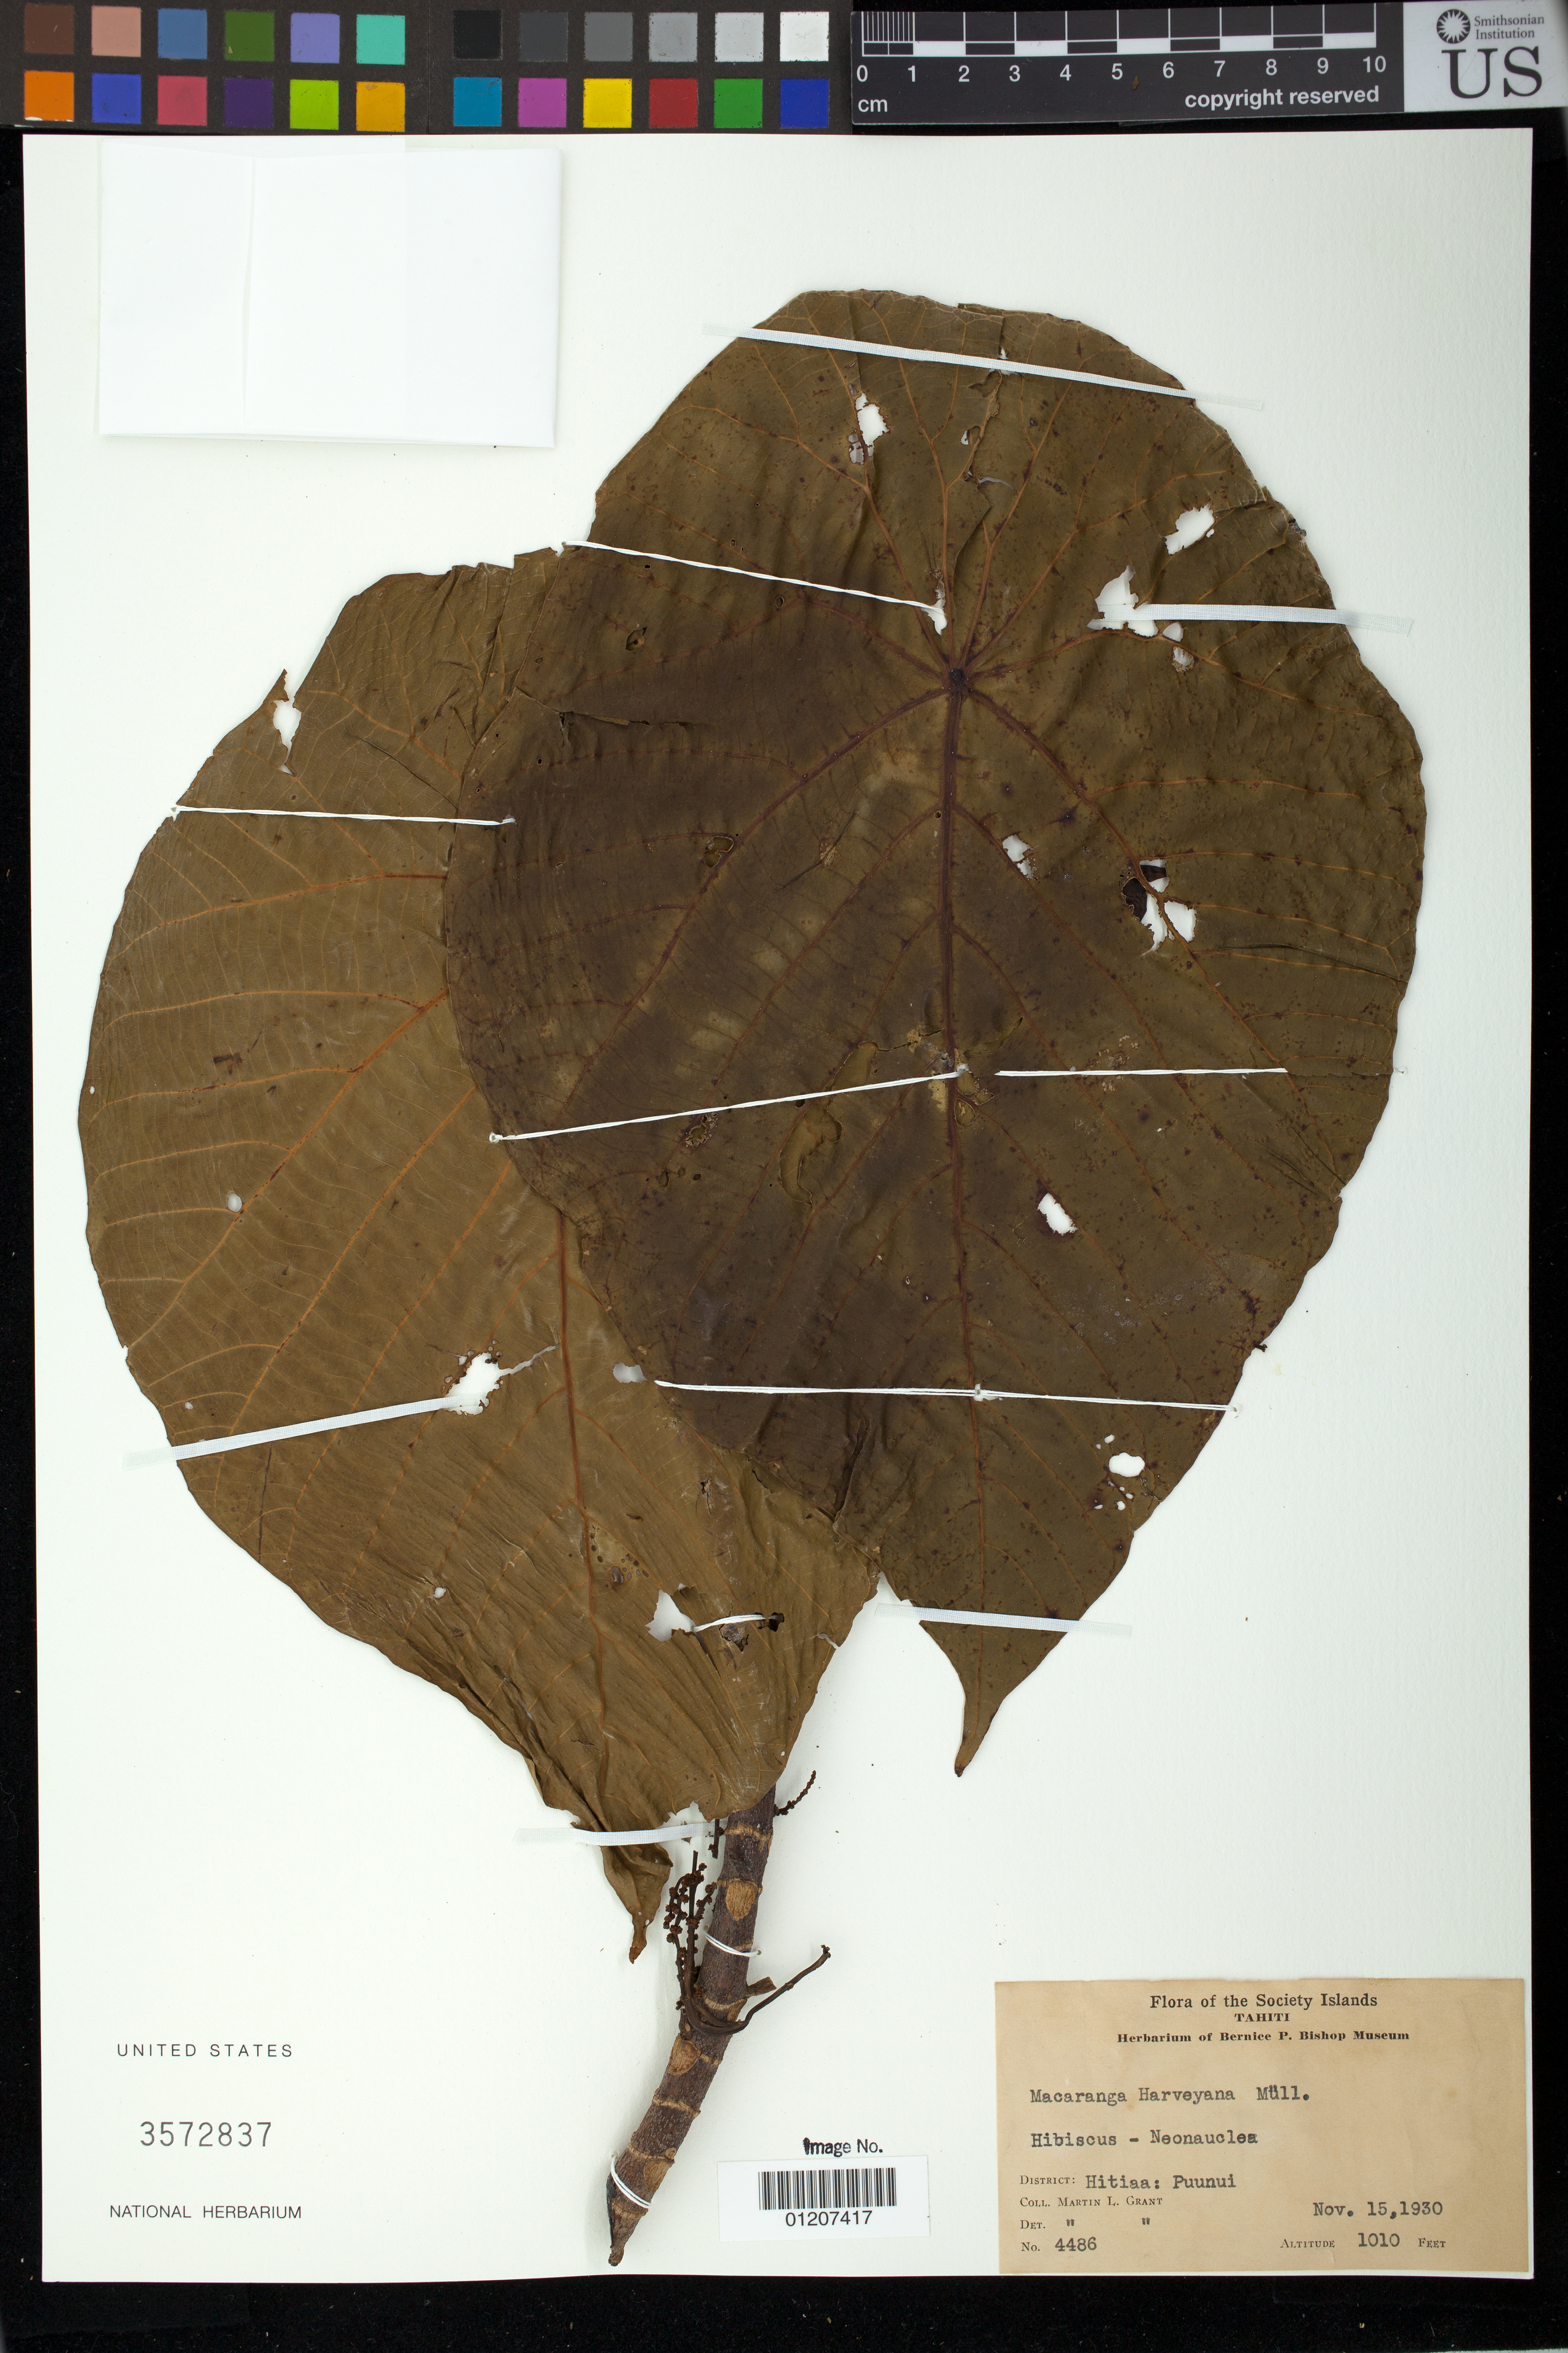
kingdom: Plantae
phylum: Tracheophyta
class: Magnoliopsida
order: Malpighiales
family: Euphorbiaceae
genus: Macaranga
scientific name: Macaranga harveyana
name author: Müll. Arg.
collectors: M. L. Grant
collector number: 4486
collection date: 1930-11-15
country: French Polynesia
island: Tahiti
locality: Hitiaa: Puunui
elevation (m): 308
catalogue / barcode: US 3572837